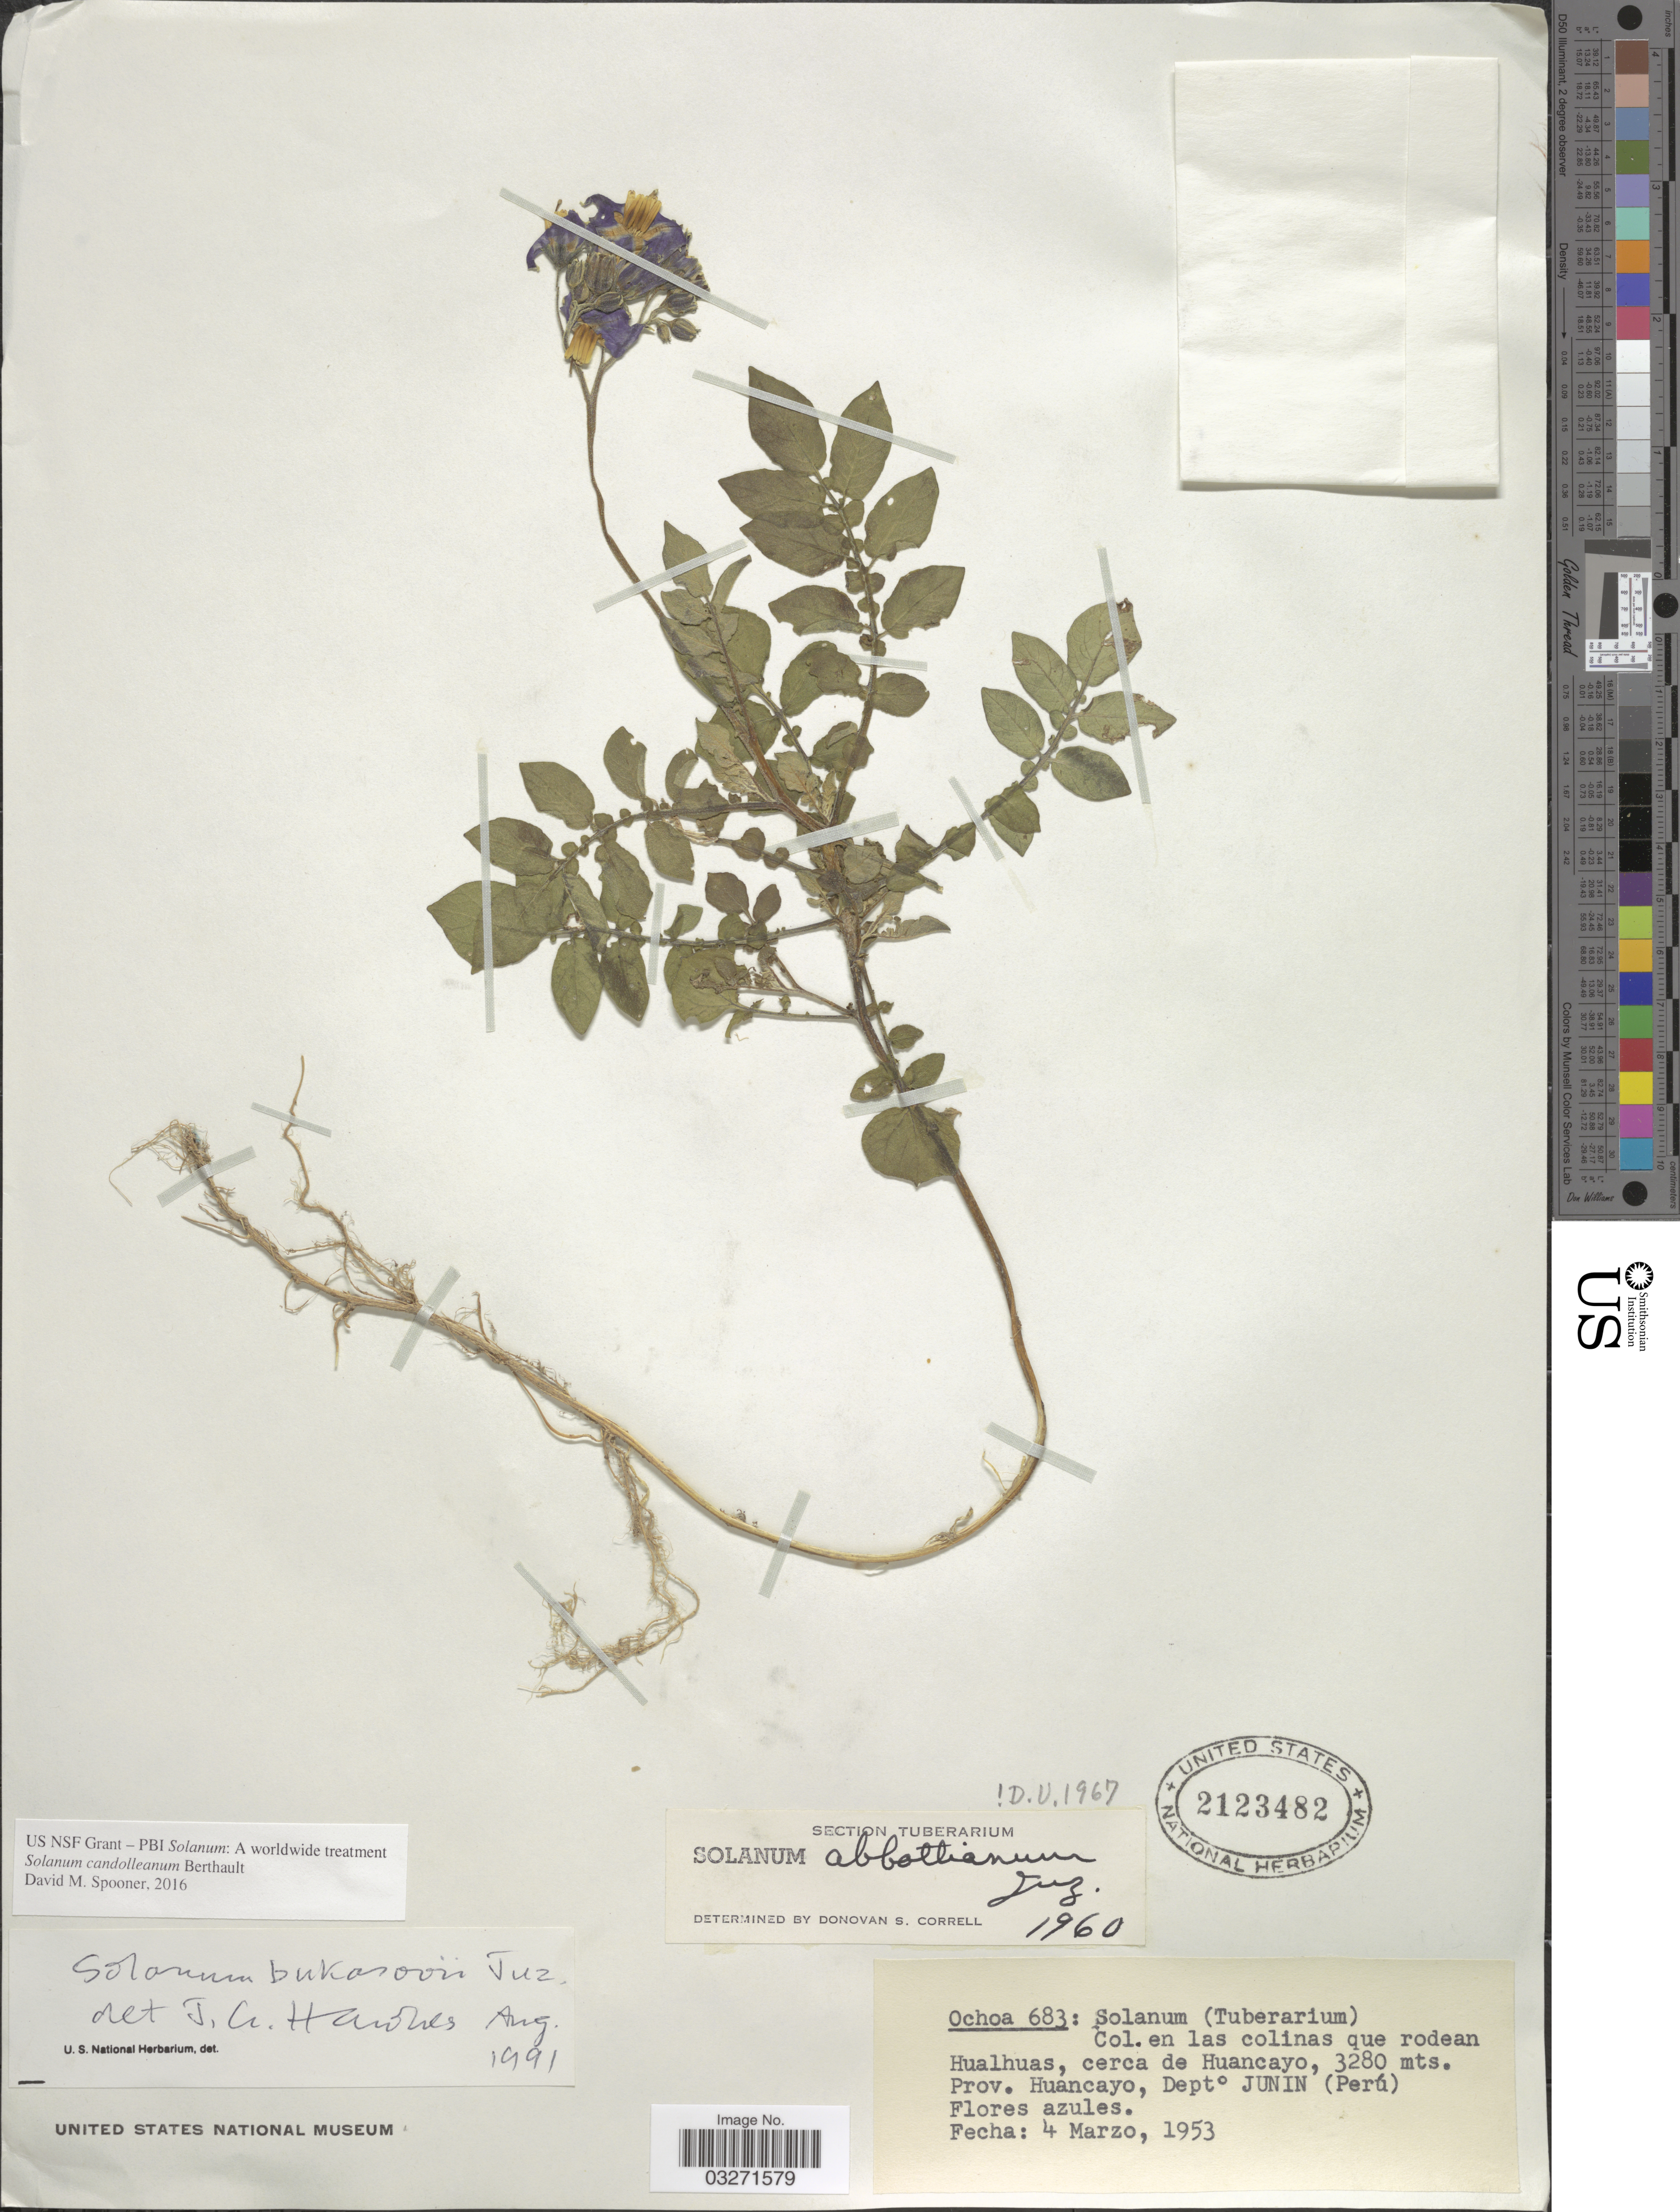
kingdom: Plantae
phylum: Tracheophyta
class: Magnoliopsida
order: Solanales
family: Solanaceae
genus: Solanum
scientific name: Solanum candolleanum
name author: Berthault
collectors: -. Ochoa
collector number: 683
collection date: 1953-03-04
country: Peru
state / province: Junín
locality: En las colinas que rodean Hualhuas, cerca de Huancayo. Prov. Huancayo, Dpto Junin.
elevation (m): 3280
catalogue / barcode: US 2123482